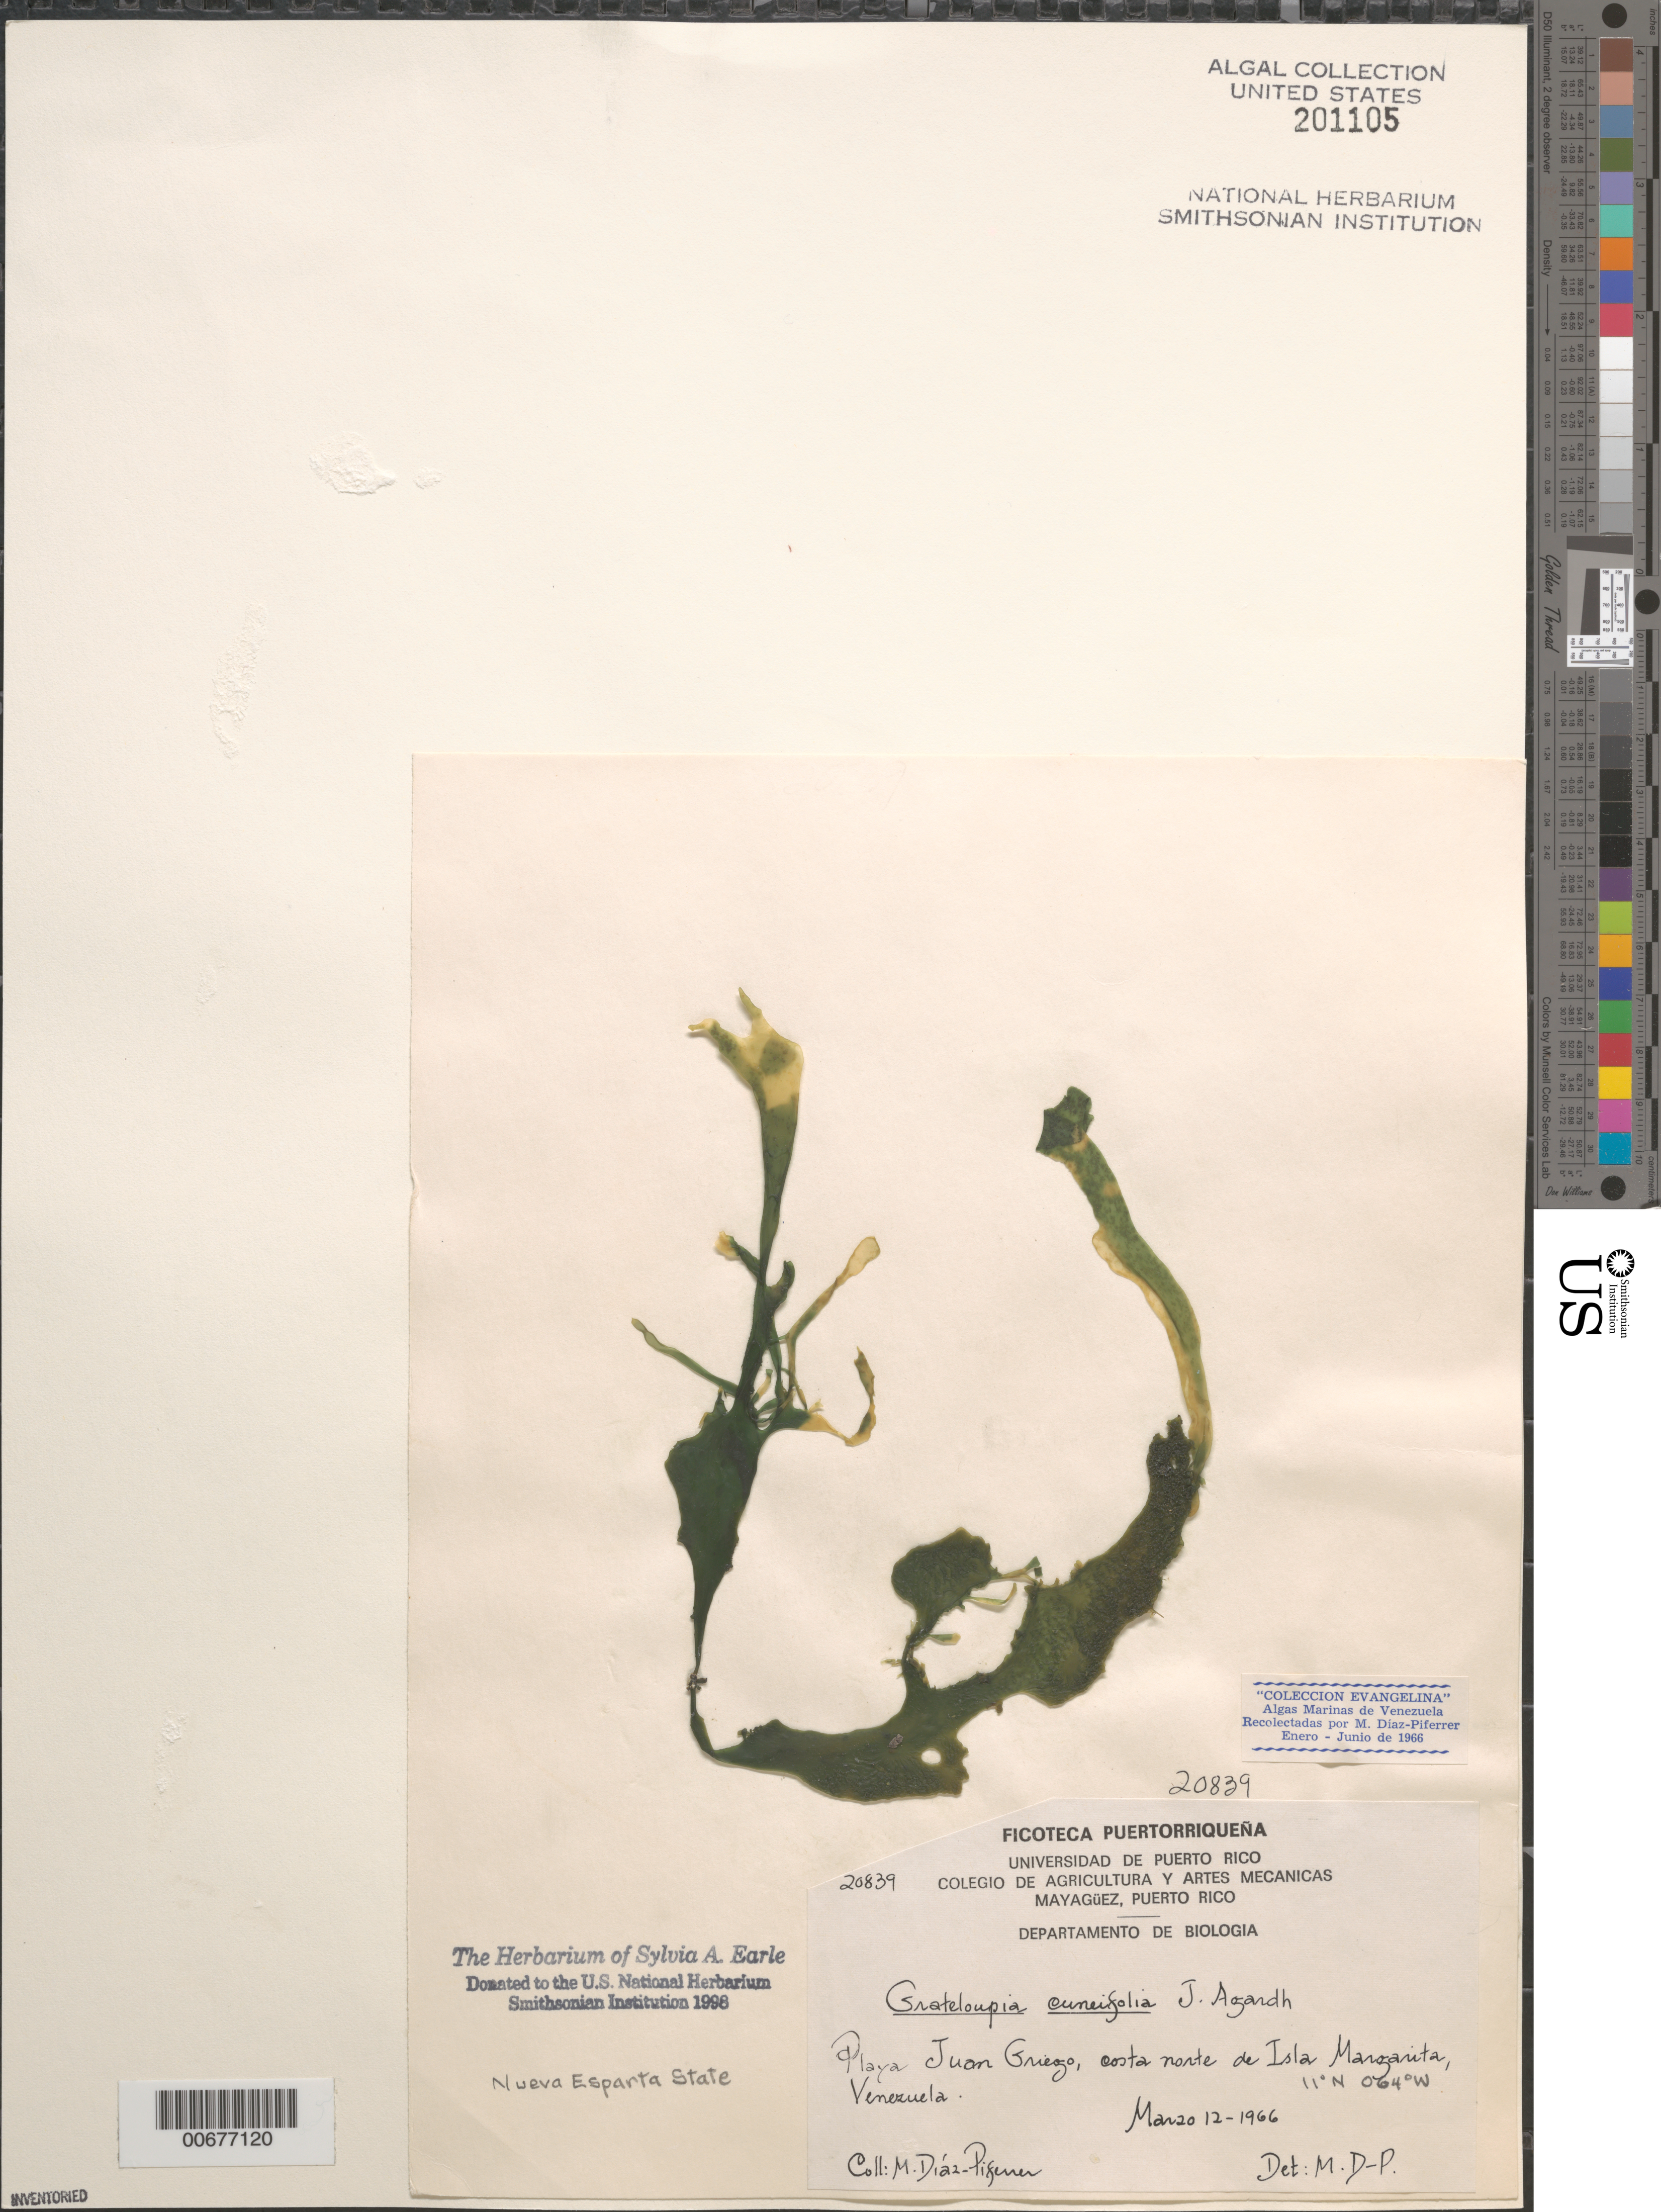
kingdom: Plantae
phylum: Rhodophyta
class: Florideophyceae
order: Halymeniales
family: Halymeniaceae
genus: Grateloupia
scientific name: Grateloupia cuneifolia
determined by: Diaz-Piferrer, M.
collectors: M. Diaz-Piferrer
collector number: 20839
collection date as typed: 12 Mar 1966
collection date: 1966-03-12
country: Venezuela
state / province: Nueva Esparta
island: Margarita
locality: Playa Juan Griego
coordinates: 11 N, 64 W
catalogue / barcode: US 201105